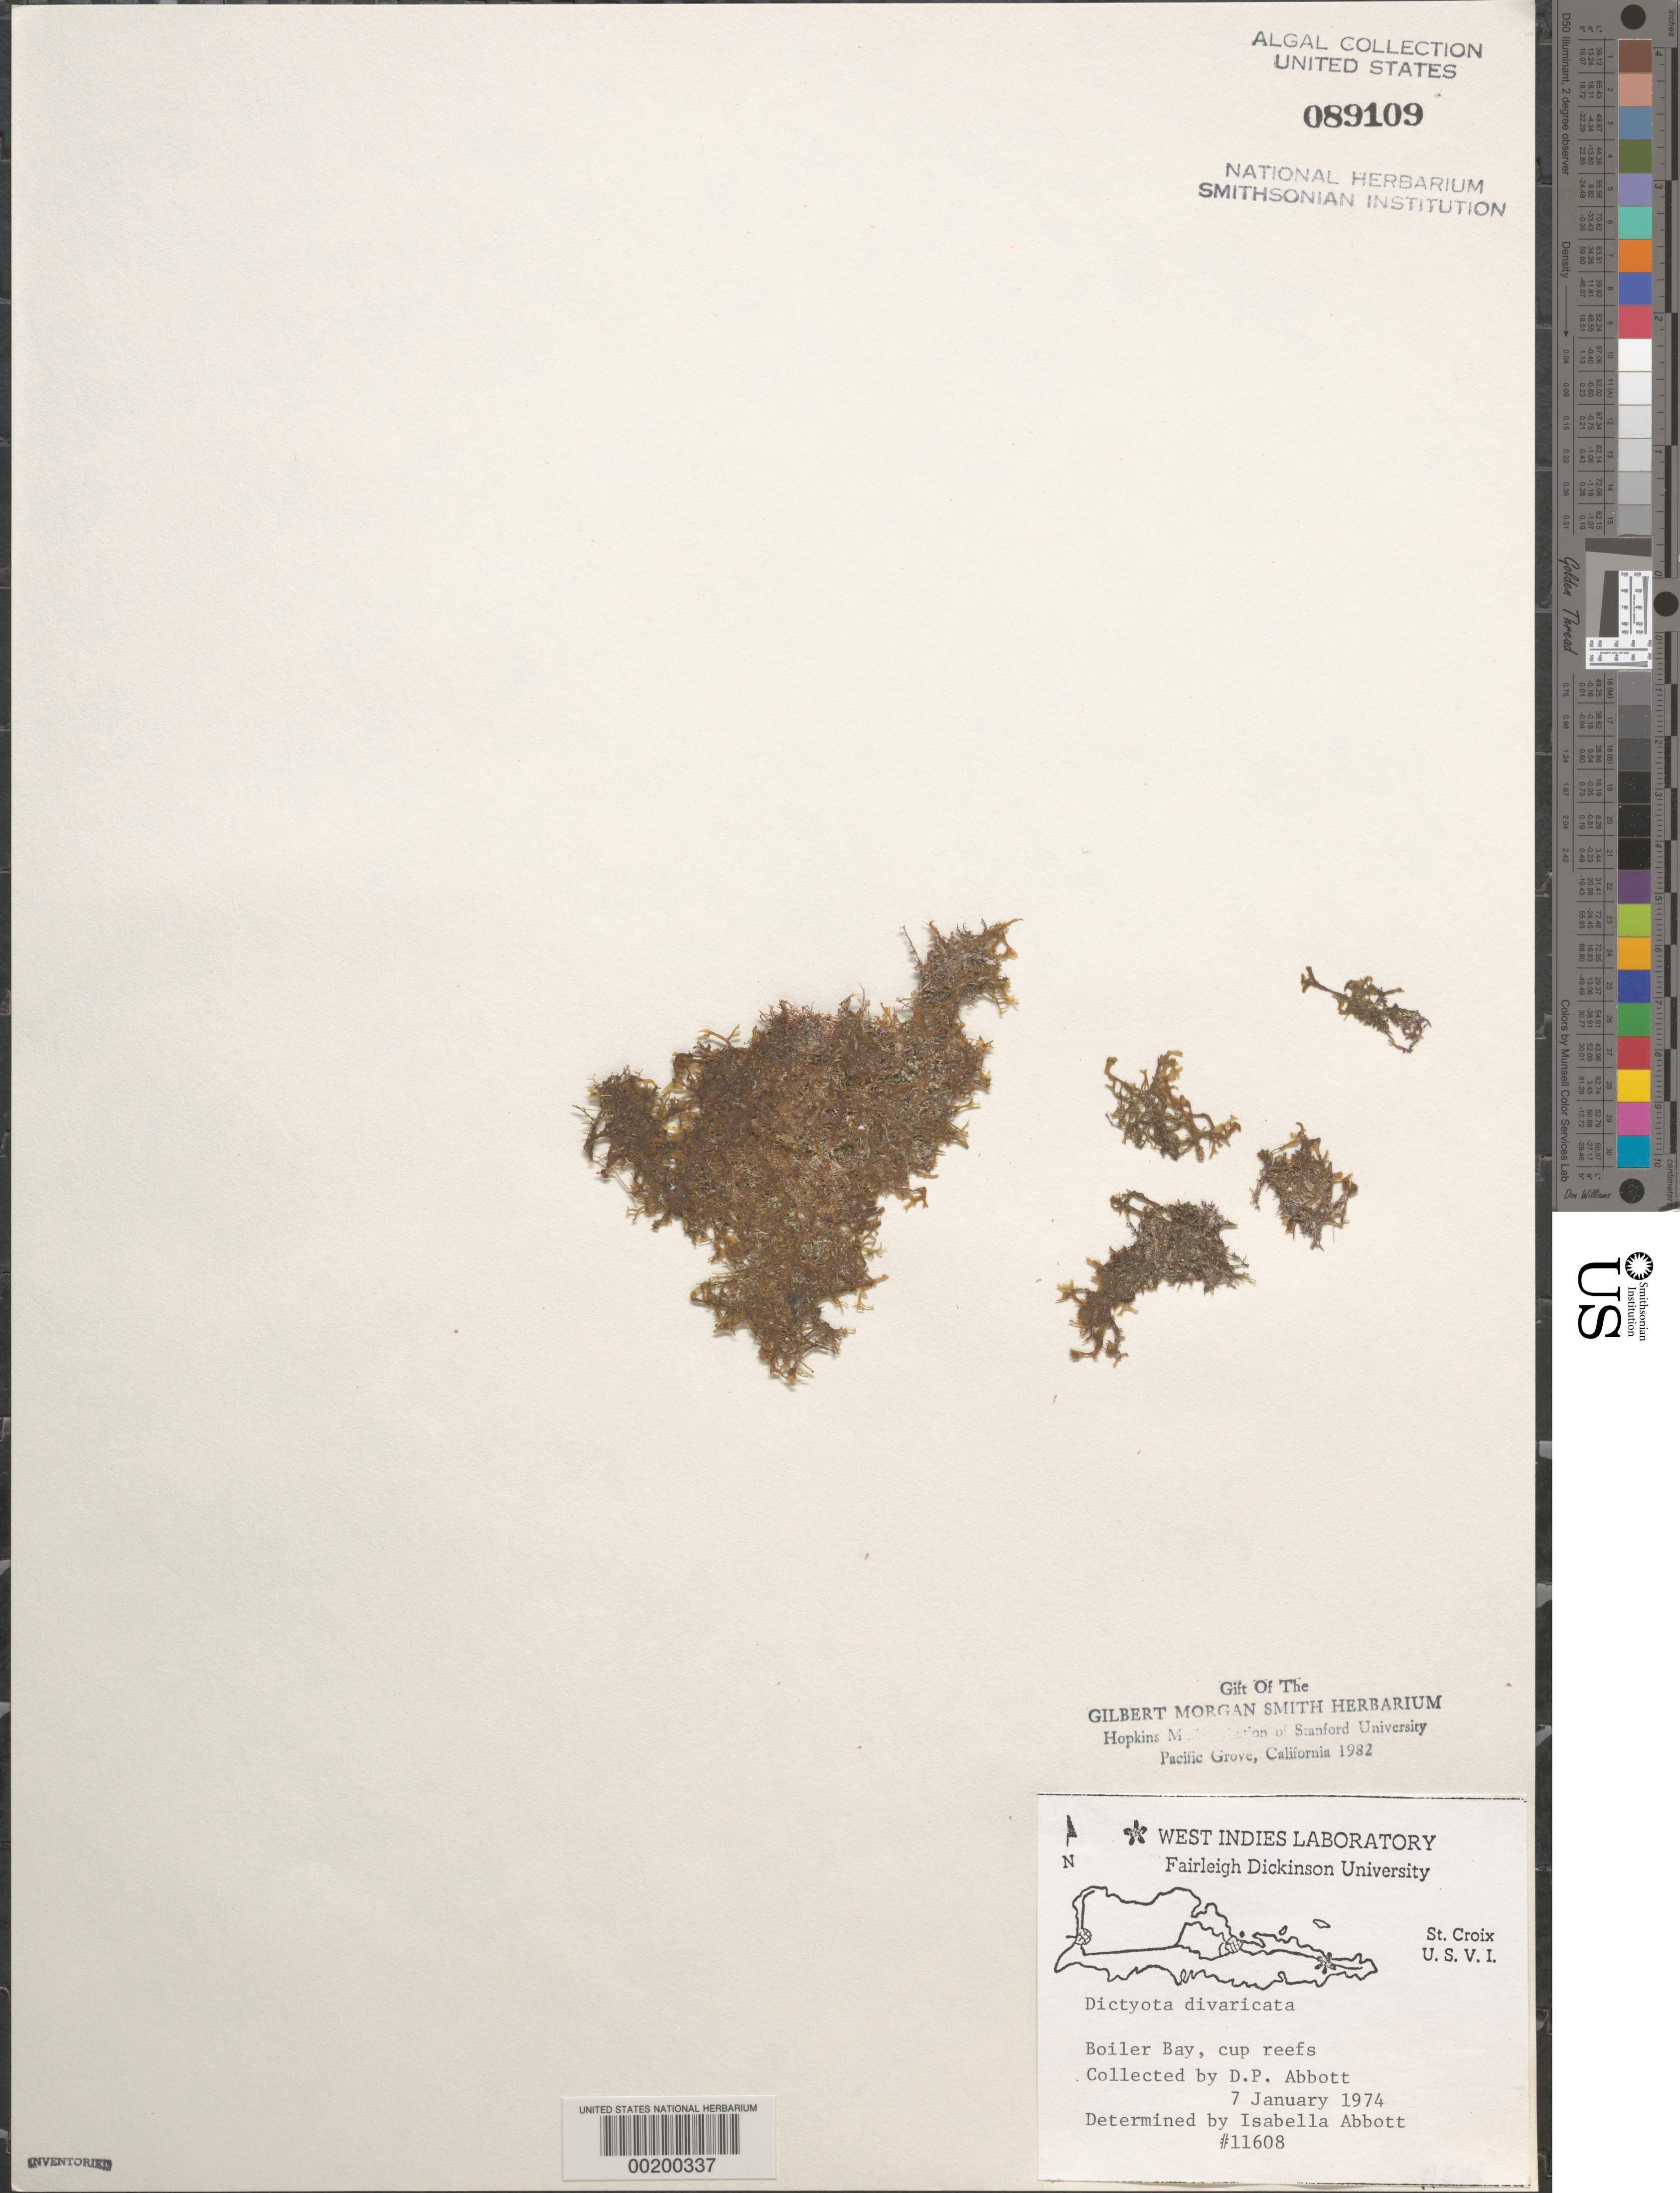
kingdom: Chromista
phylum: Ochrophyta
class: Phaeophyceae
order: Dictyotales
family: Dictyotaceae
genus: Dictyota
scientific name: Dictyota divaricata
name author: J.V.Lamouroux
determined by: Abbott, Isabella A.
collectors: D. P. Abbott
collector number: IAA 11608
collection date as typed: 07 Jan 1974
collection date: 1974-01-07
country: U.S. Virgin Islands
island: St. Croix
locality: Boiler Bay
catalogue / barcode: US 89109